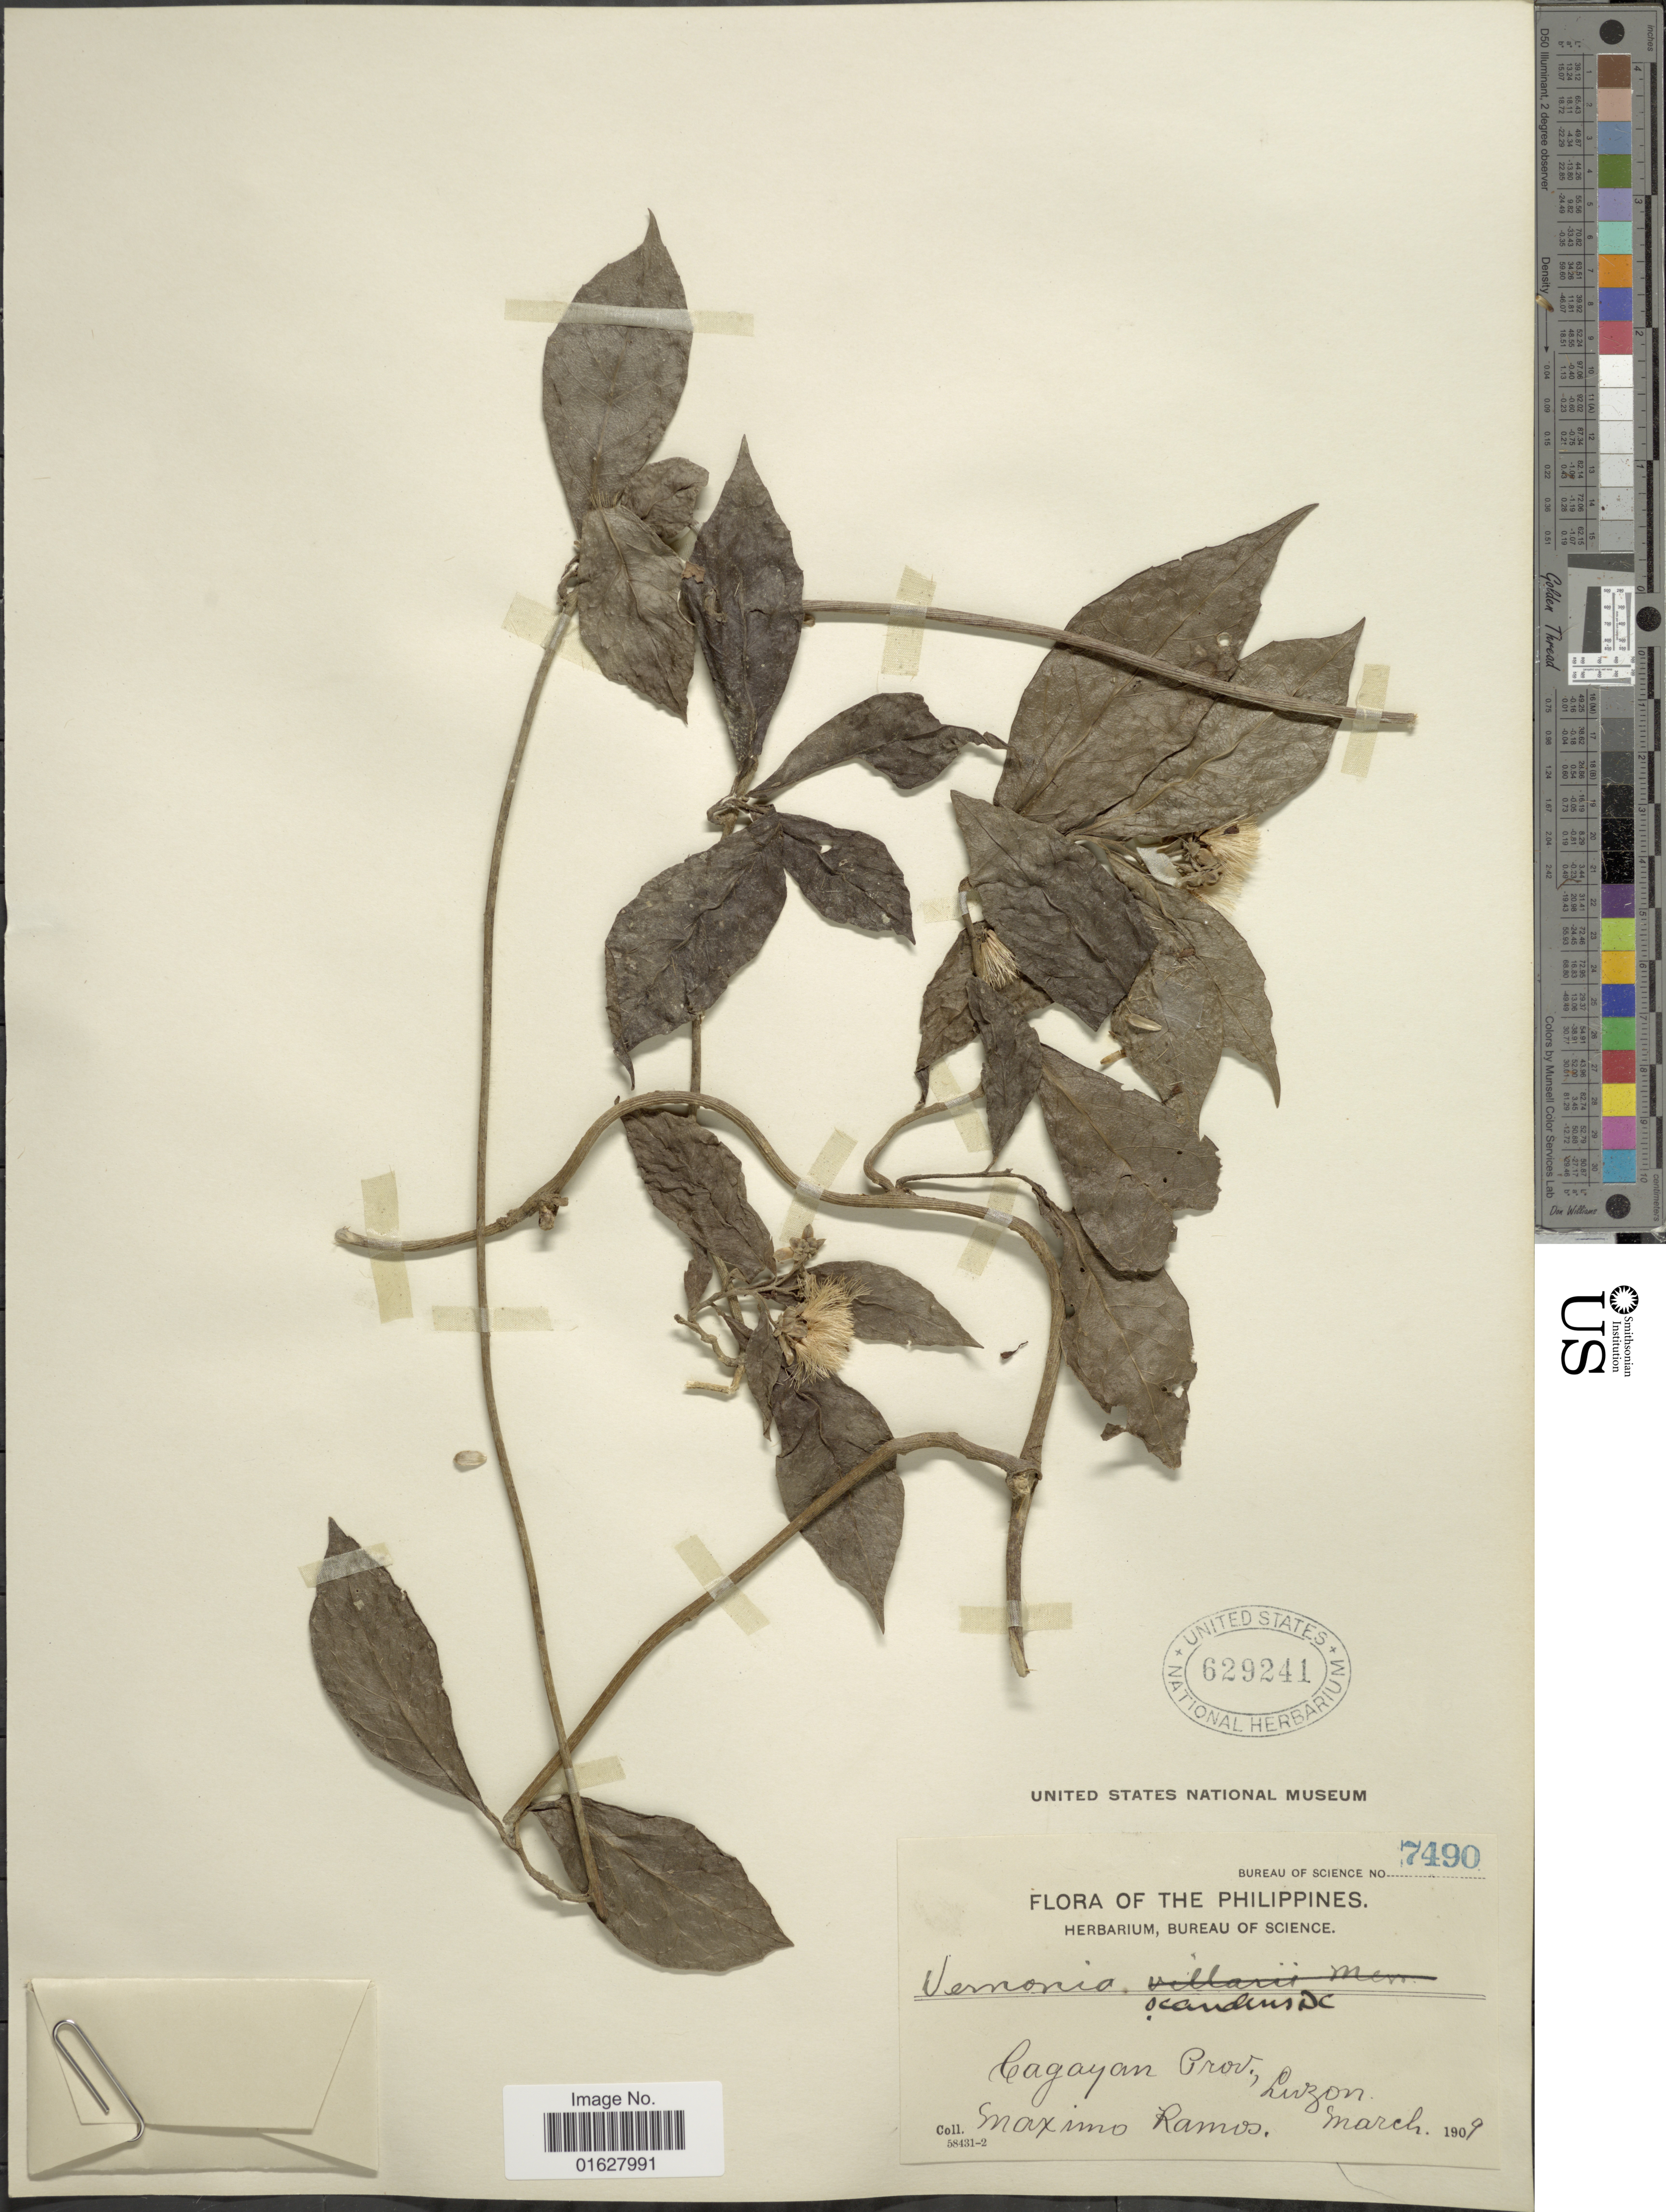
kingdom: Plantae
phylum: Tracheophyta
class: Magnoliopsida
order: Asterales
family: Asteraceae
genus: Vernonia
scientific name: Vernonia scandens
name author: DC.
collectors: M. Ramos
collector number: Bureau of Science 7490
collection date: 1906-03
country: Philippines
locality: The Philippines. Cagayan Prov. Luzon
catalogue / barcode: US 629241